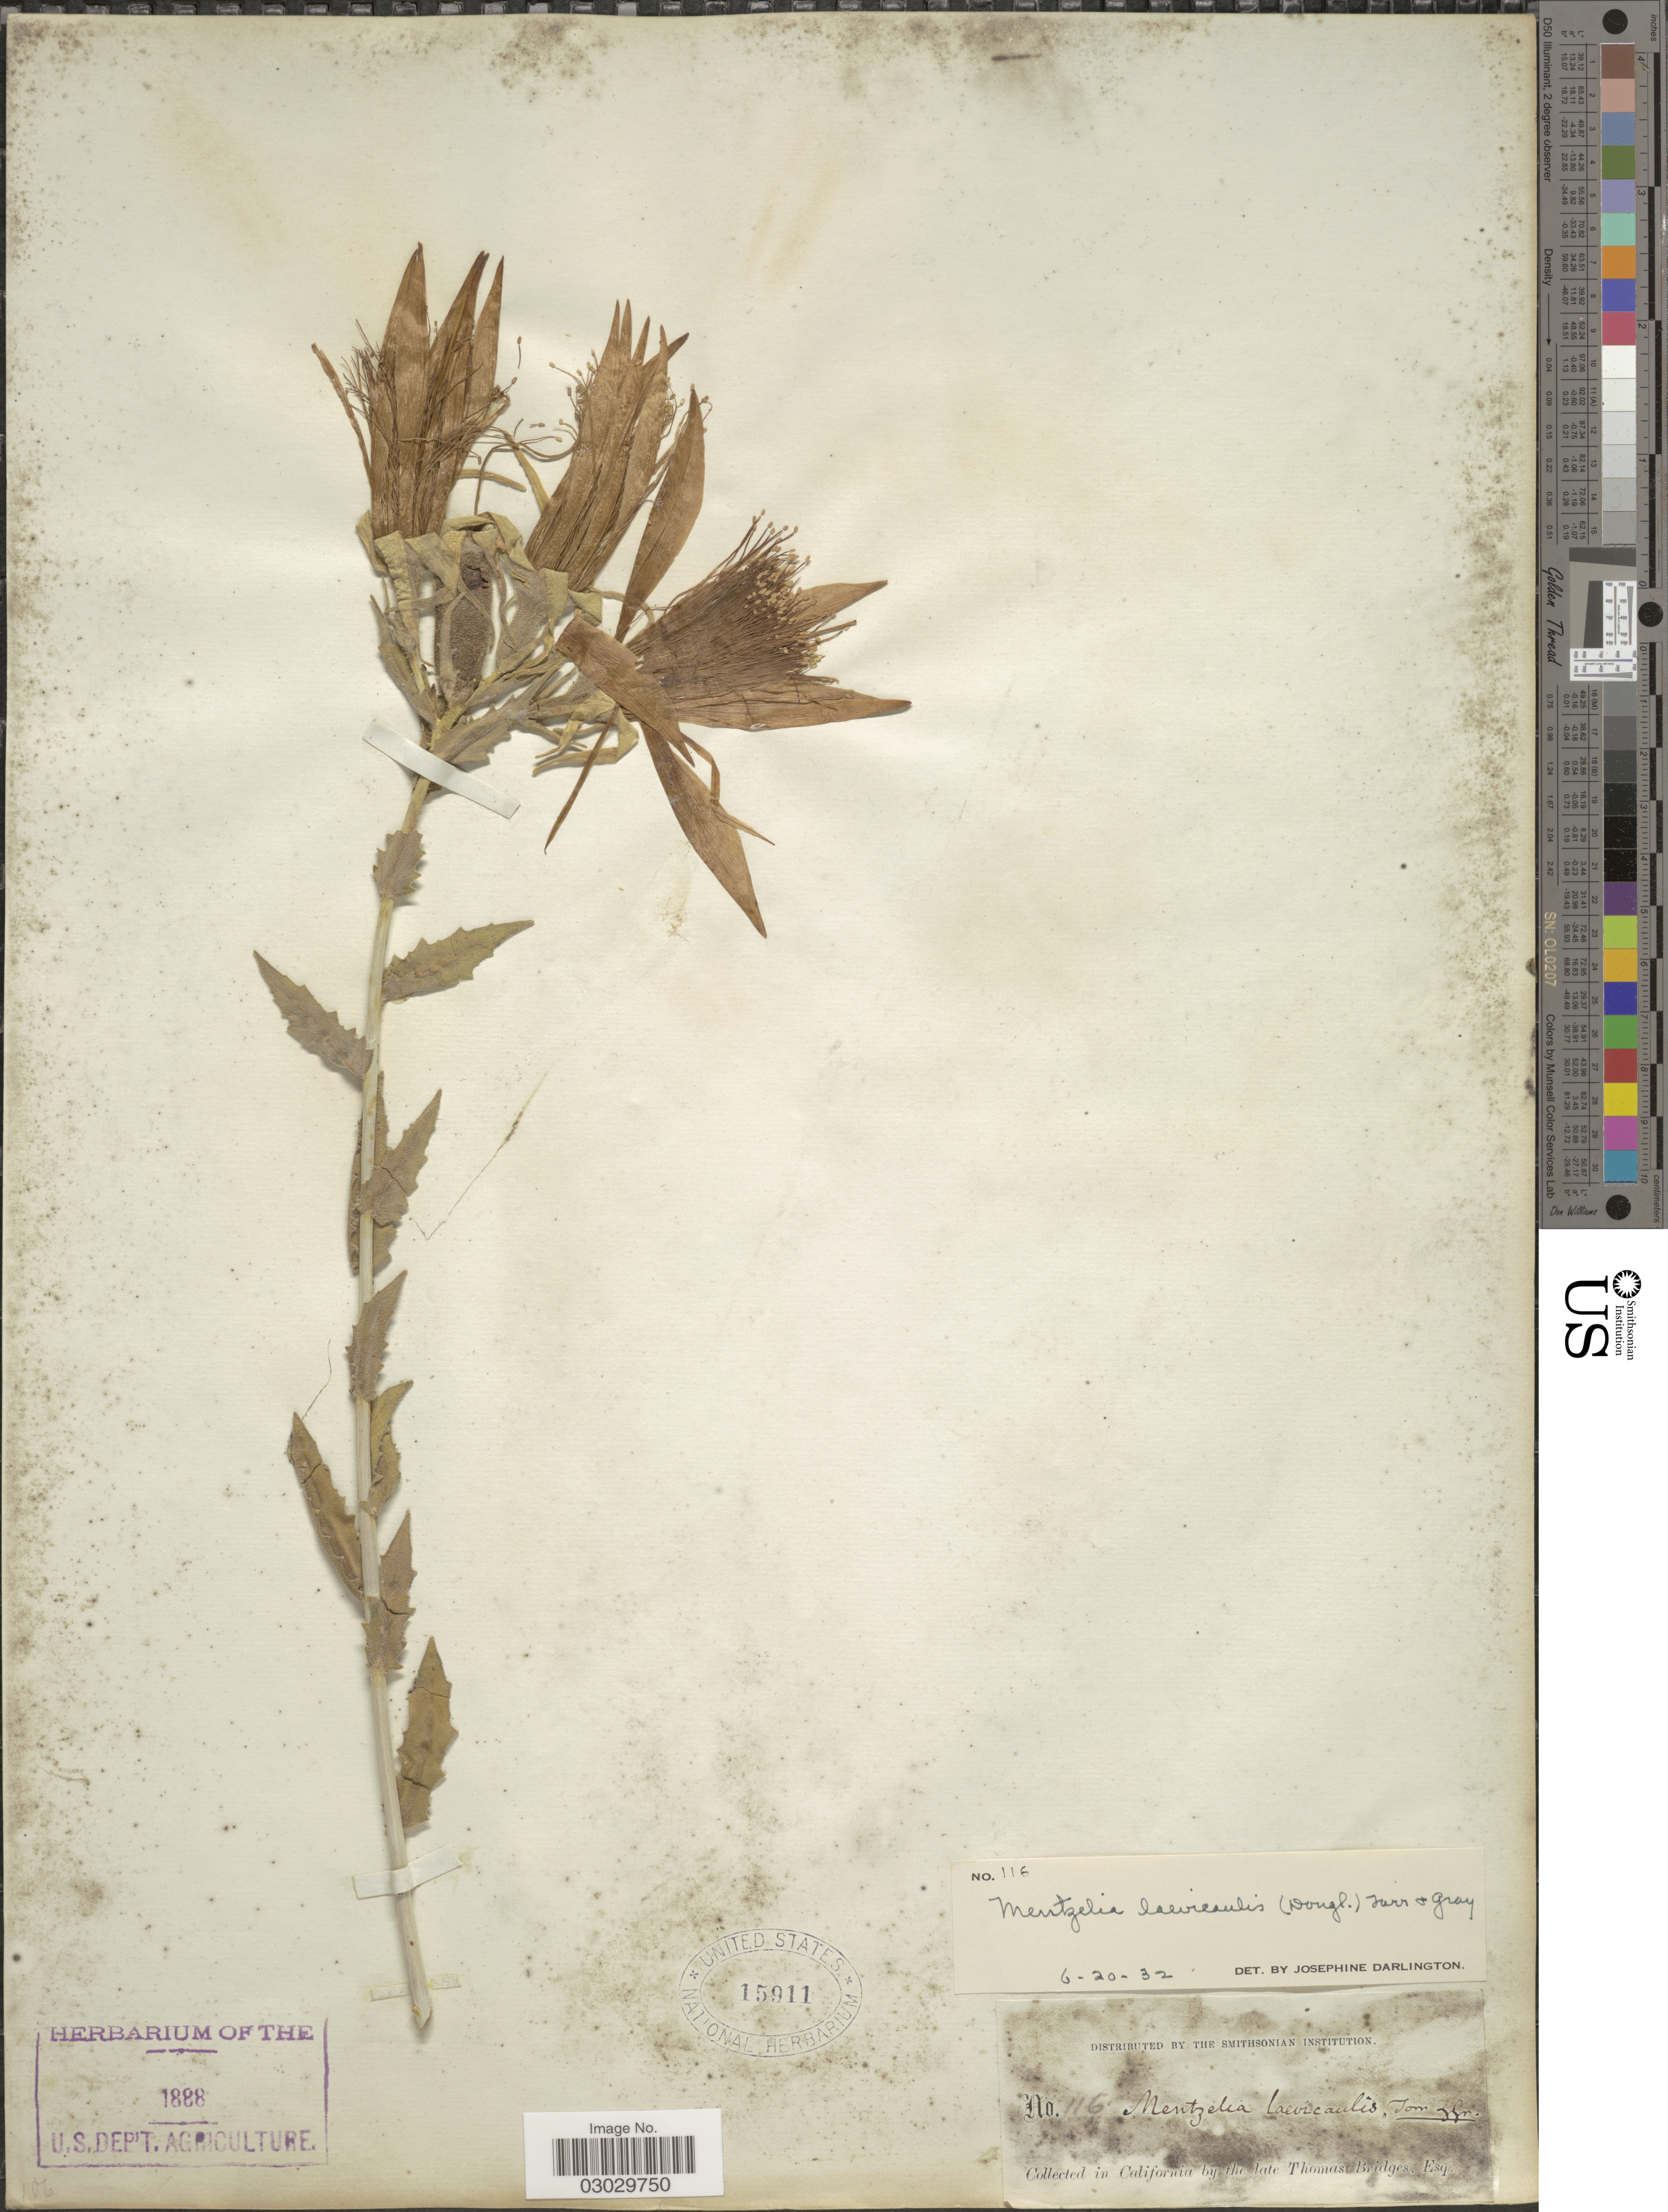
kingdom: Plantae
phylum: Tracheophyta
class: Magnoliopsida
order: Cornales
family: Loasaceae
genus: Mentzelia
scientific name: Mentzelia laevicaulis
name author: (Douglas ex Hook.) Torr. & A. Gray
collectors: T. Bridges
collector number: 116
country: United States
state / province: California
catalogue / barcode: US 15911